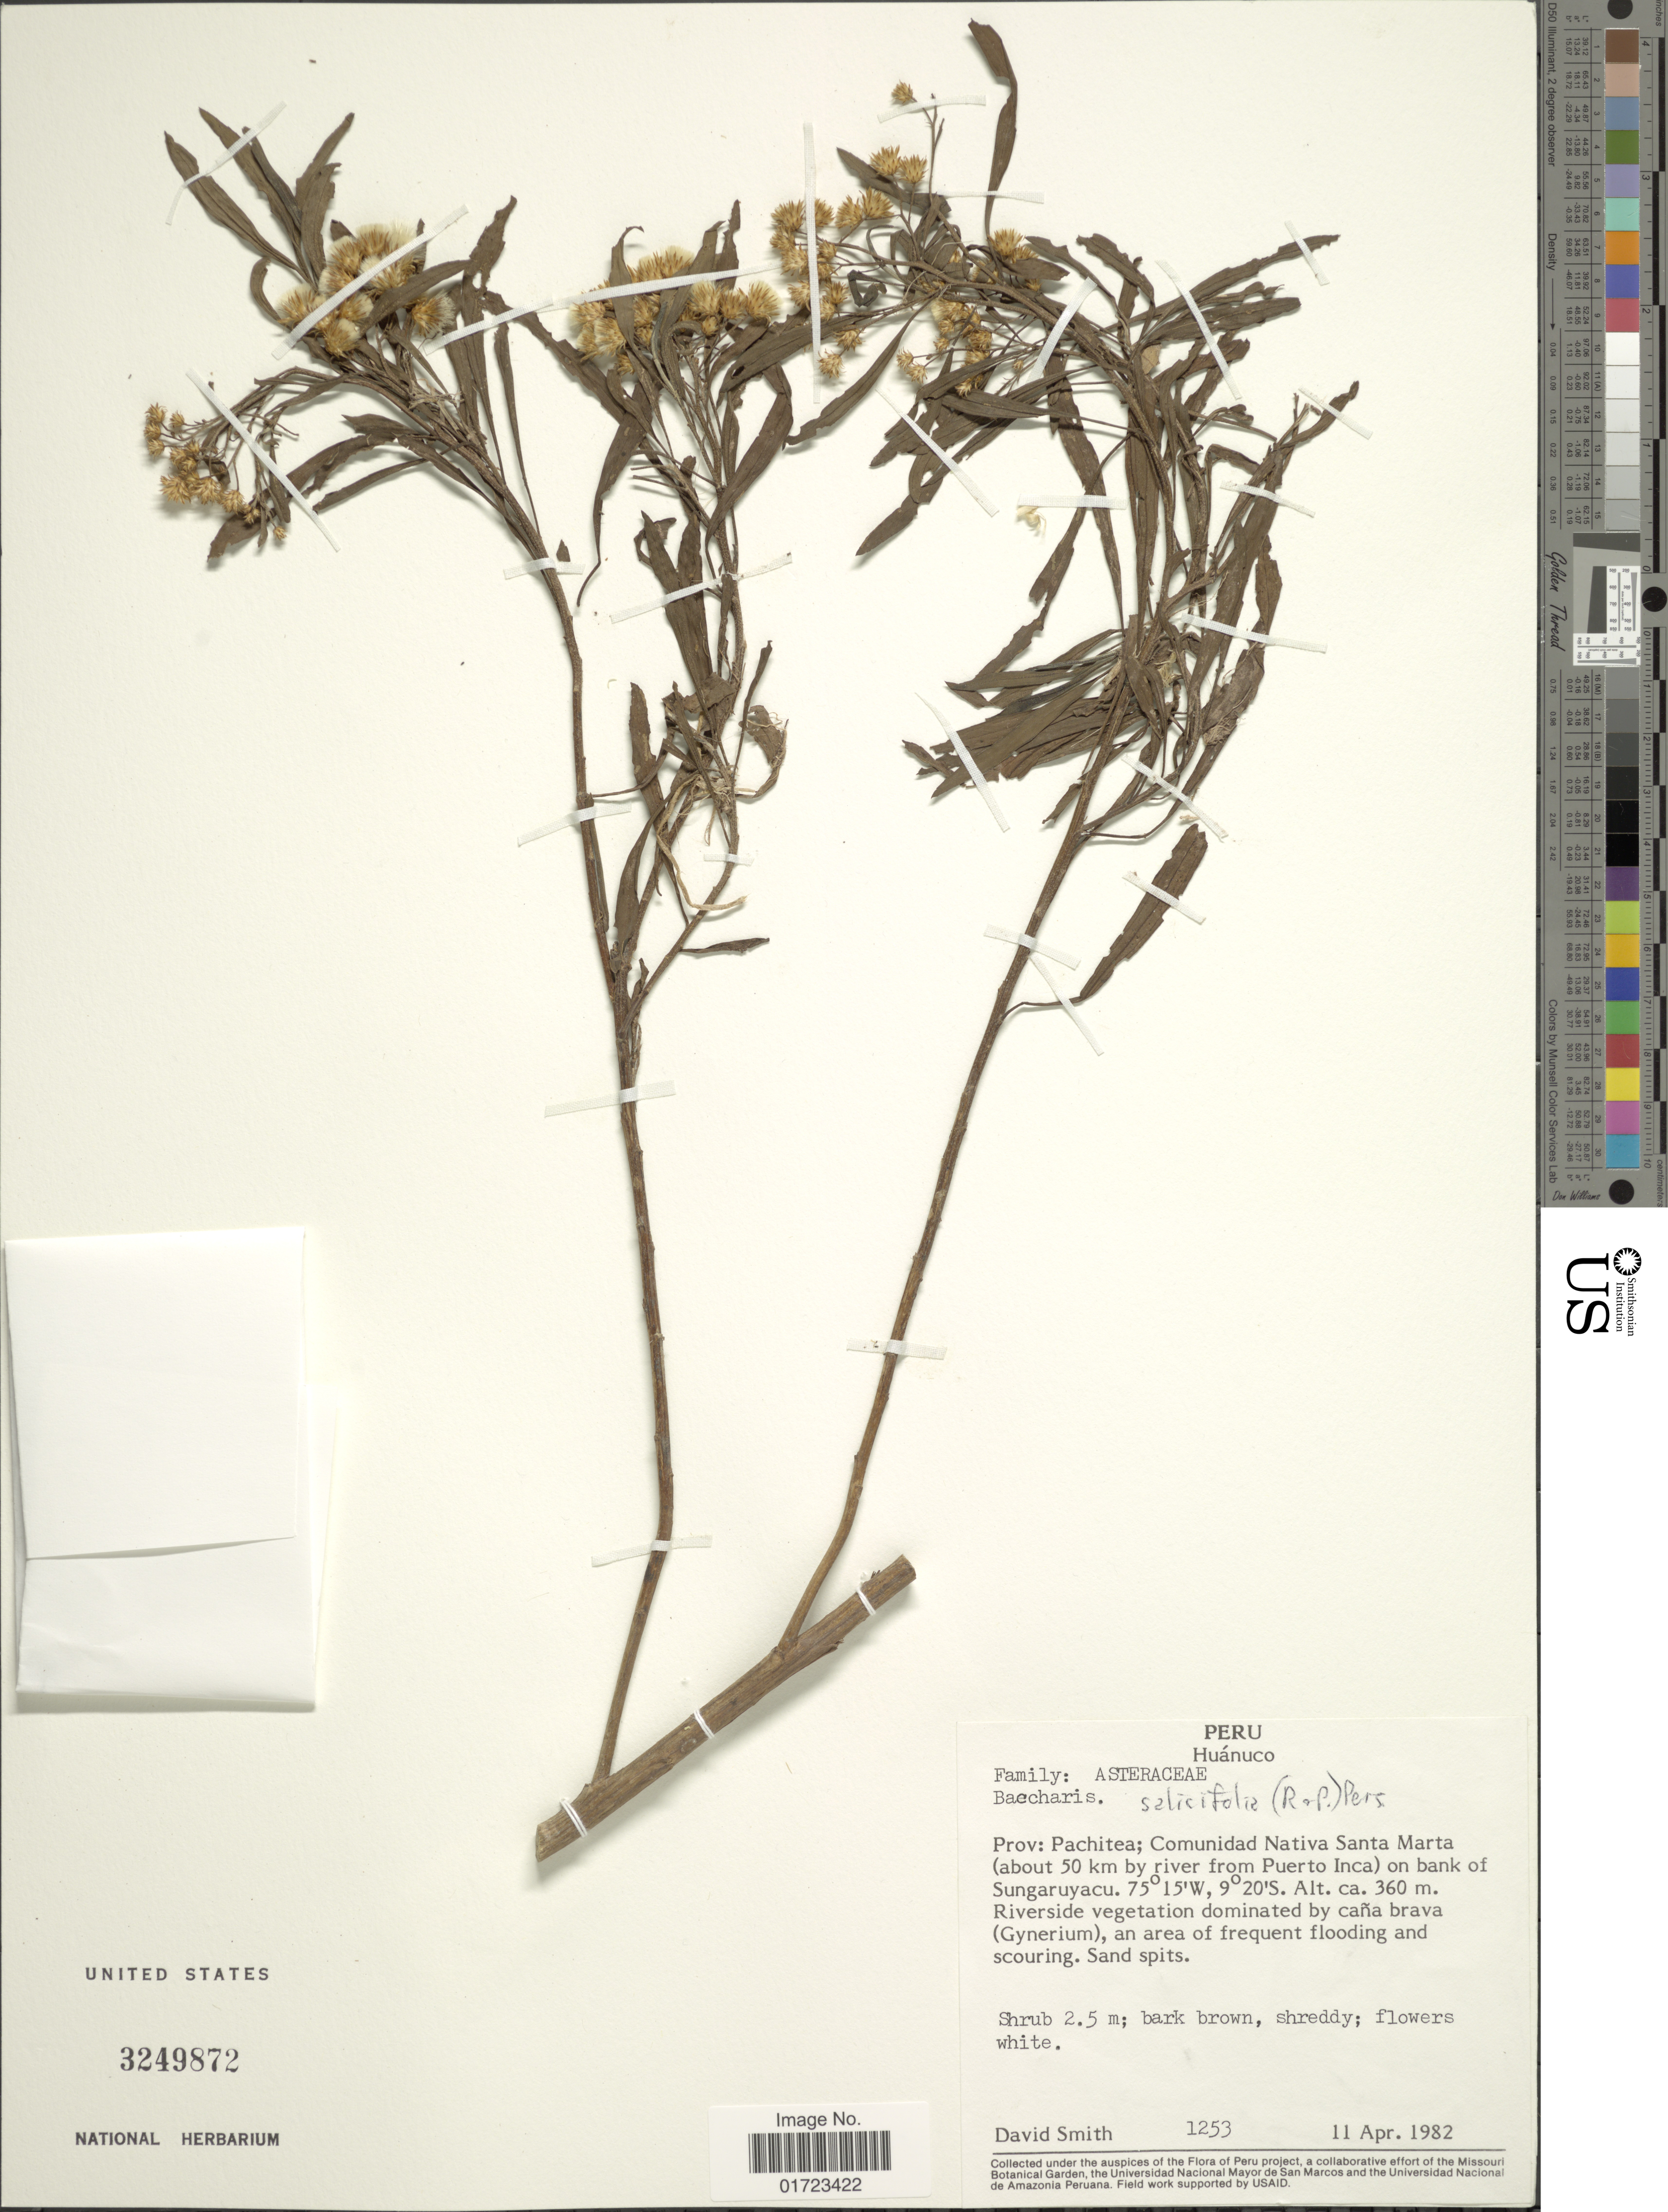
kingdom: Plantae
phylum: Tracheophyta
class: Magnoliopsida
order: Asterales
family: Asteraceae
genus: Baccharis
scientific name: Baccharis salicifolia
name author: (Ruiz & Pav.) Pers.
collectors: D. C. Smith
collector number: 1253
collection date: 1982-04-11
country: Peru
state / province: Huánuco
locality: Peru, Huanuco, Prov. Pachitea; Comunidad Nativa Santa Marta (about 50 km by river from Puerto Inca) on bank of Sungaruyacu.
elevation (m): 360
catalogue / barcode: US 3249872